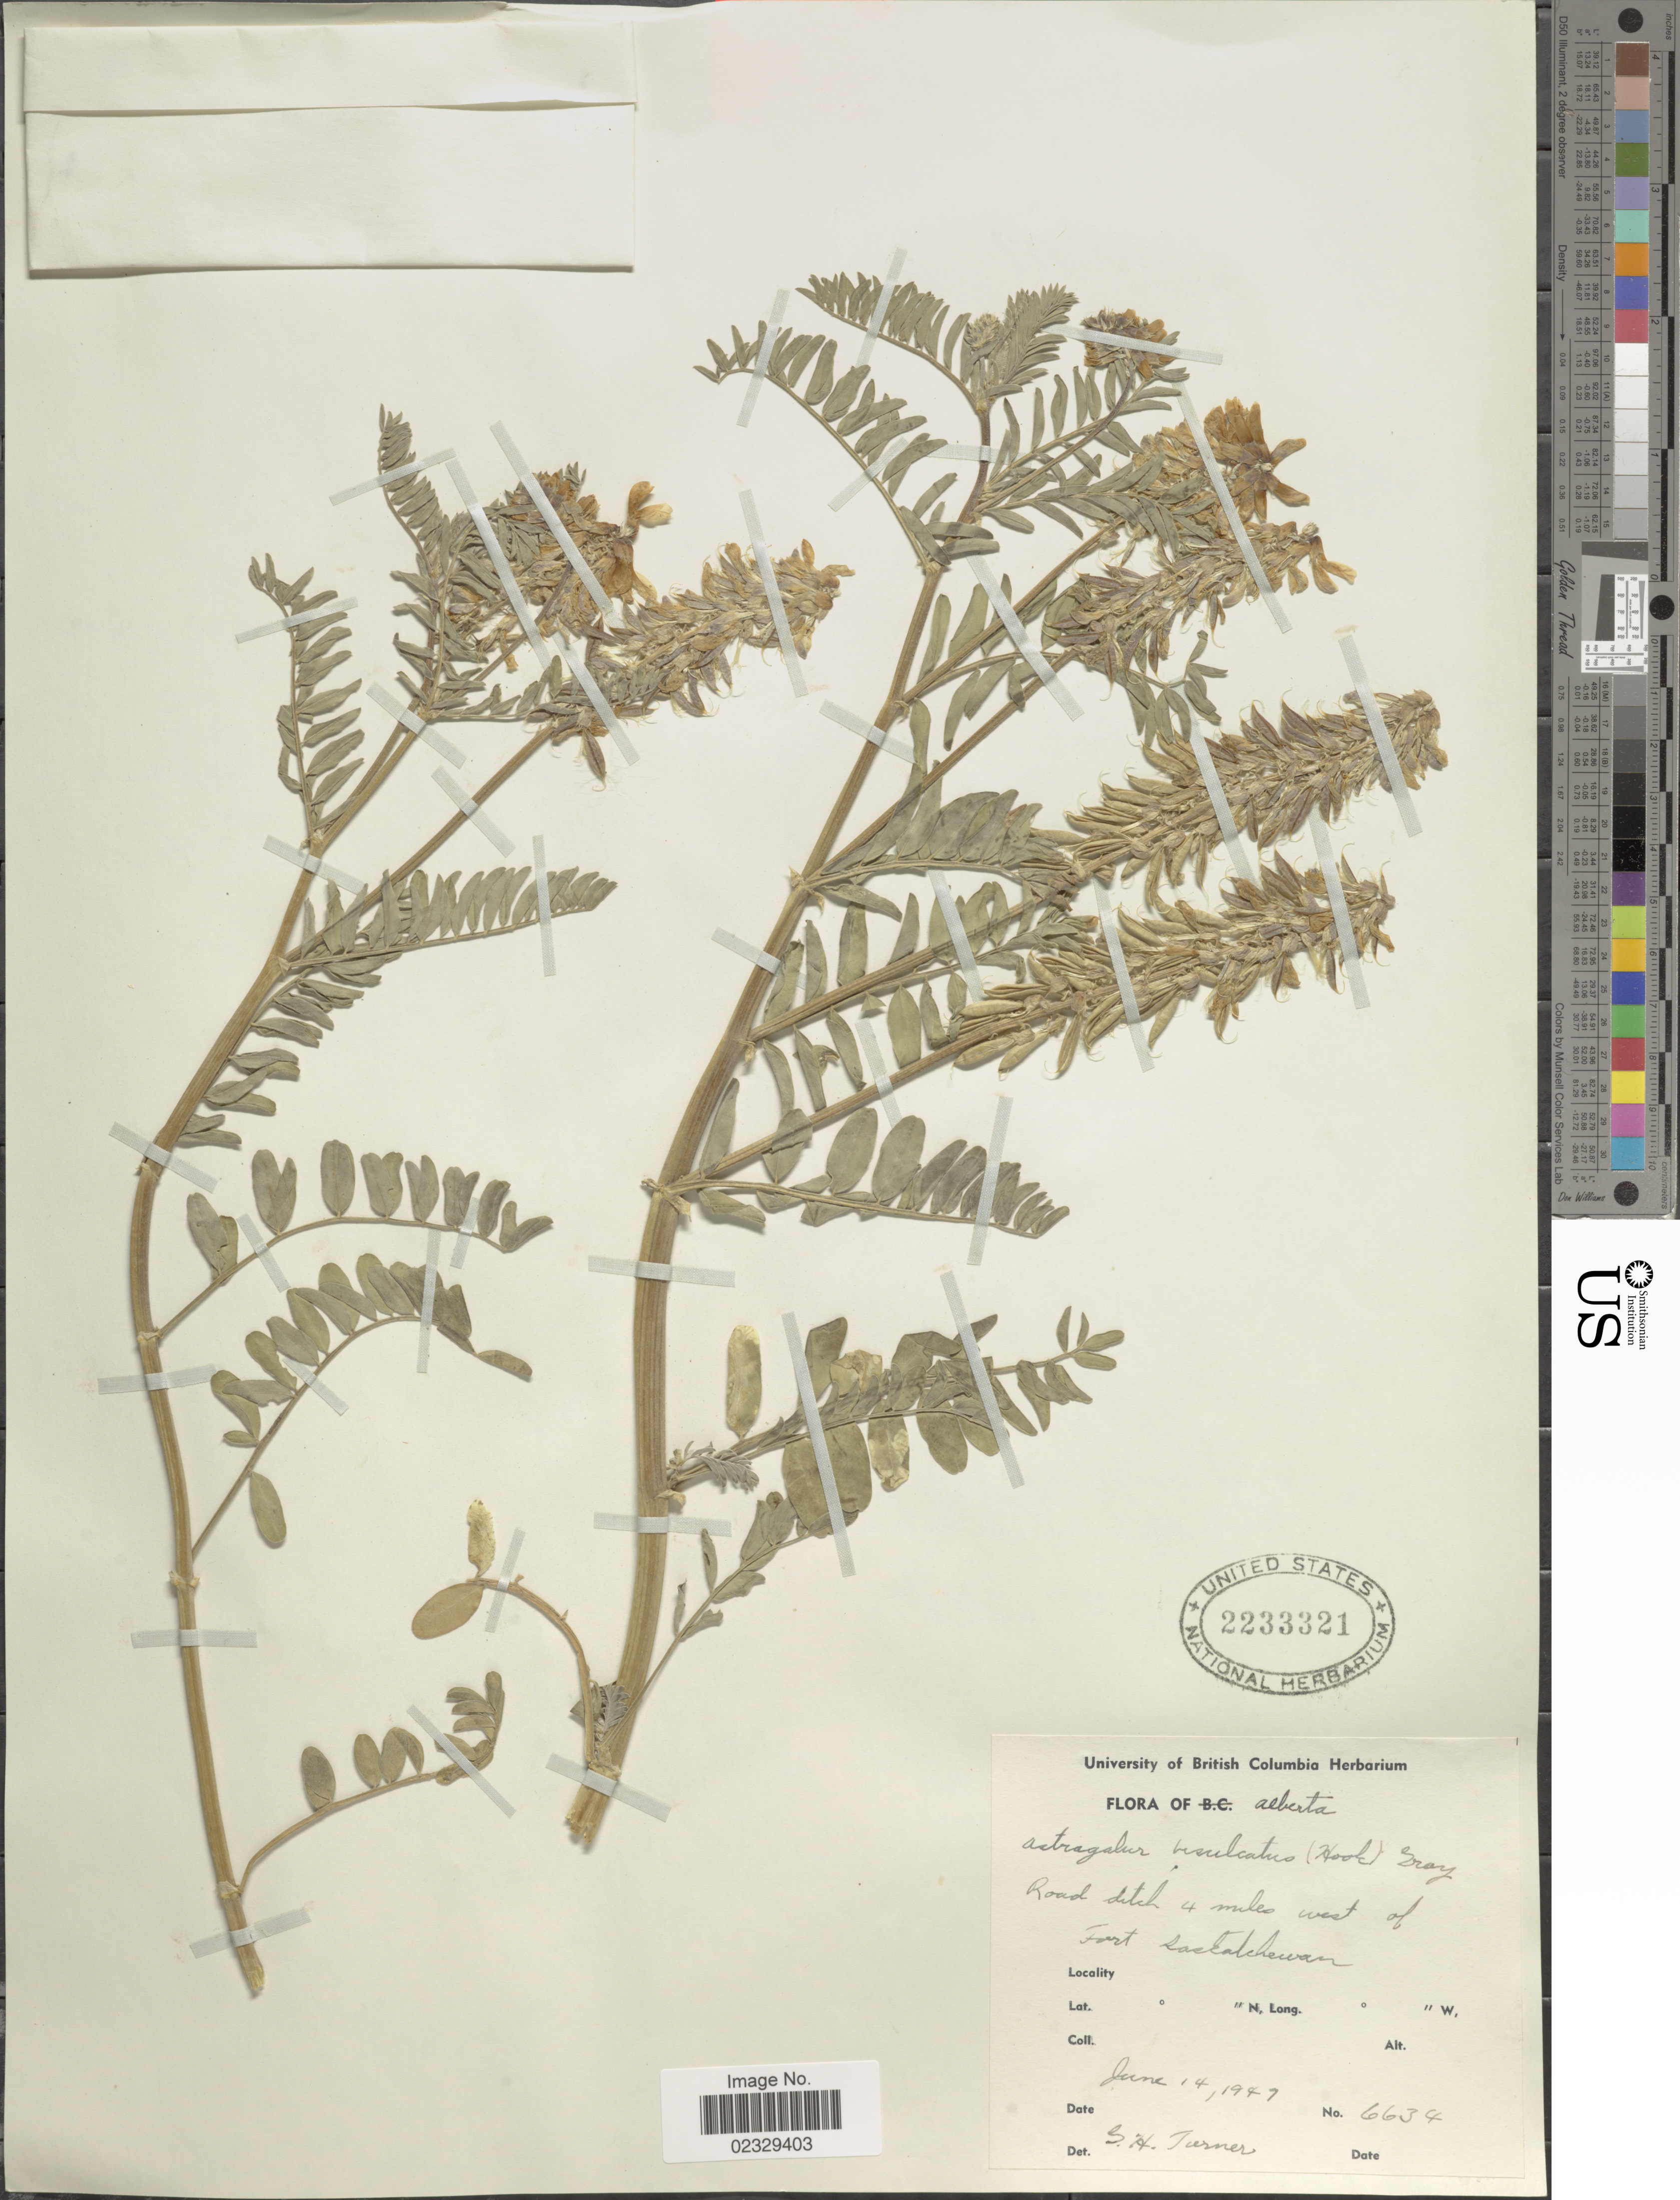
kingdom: Plantae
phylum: Tracheophyta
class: Magnoliopsida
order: Fabales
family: Fabaceae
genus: Astragalus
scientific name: Astragalus bisulcatus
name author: (Hook.) A. Gray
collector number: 6634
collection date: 1947-06-14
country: Canada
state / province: Alberta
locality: Road ditch 4 miles west of Fort Saskatchewan.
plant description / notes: Precise locality edit: Corrected "Fort Zckatchewan" to "Fort Saskatchewan."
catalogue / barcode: US 2233321